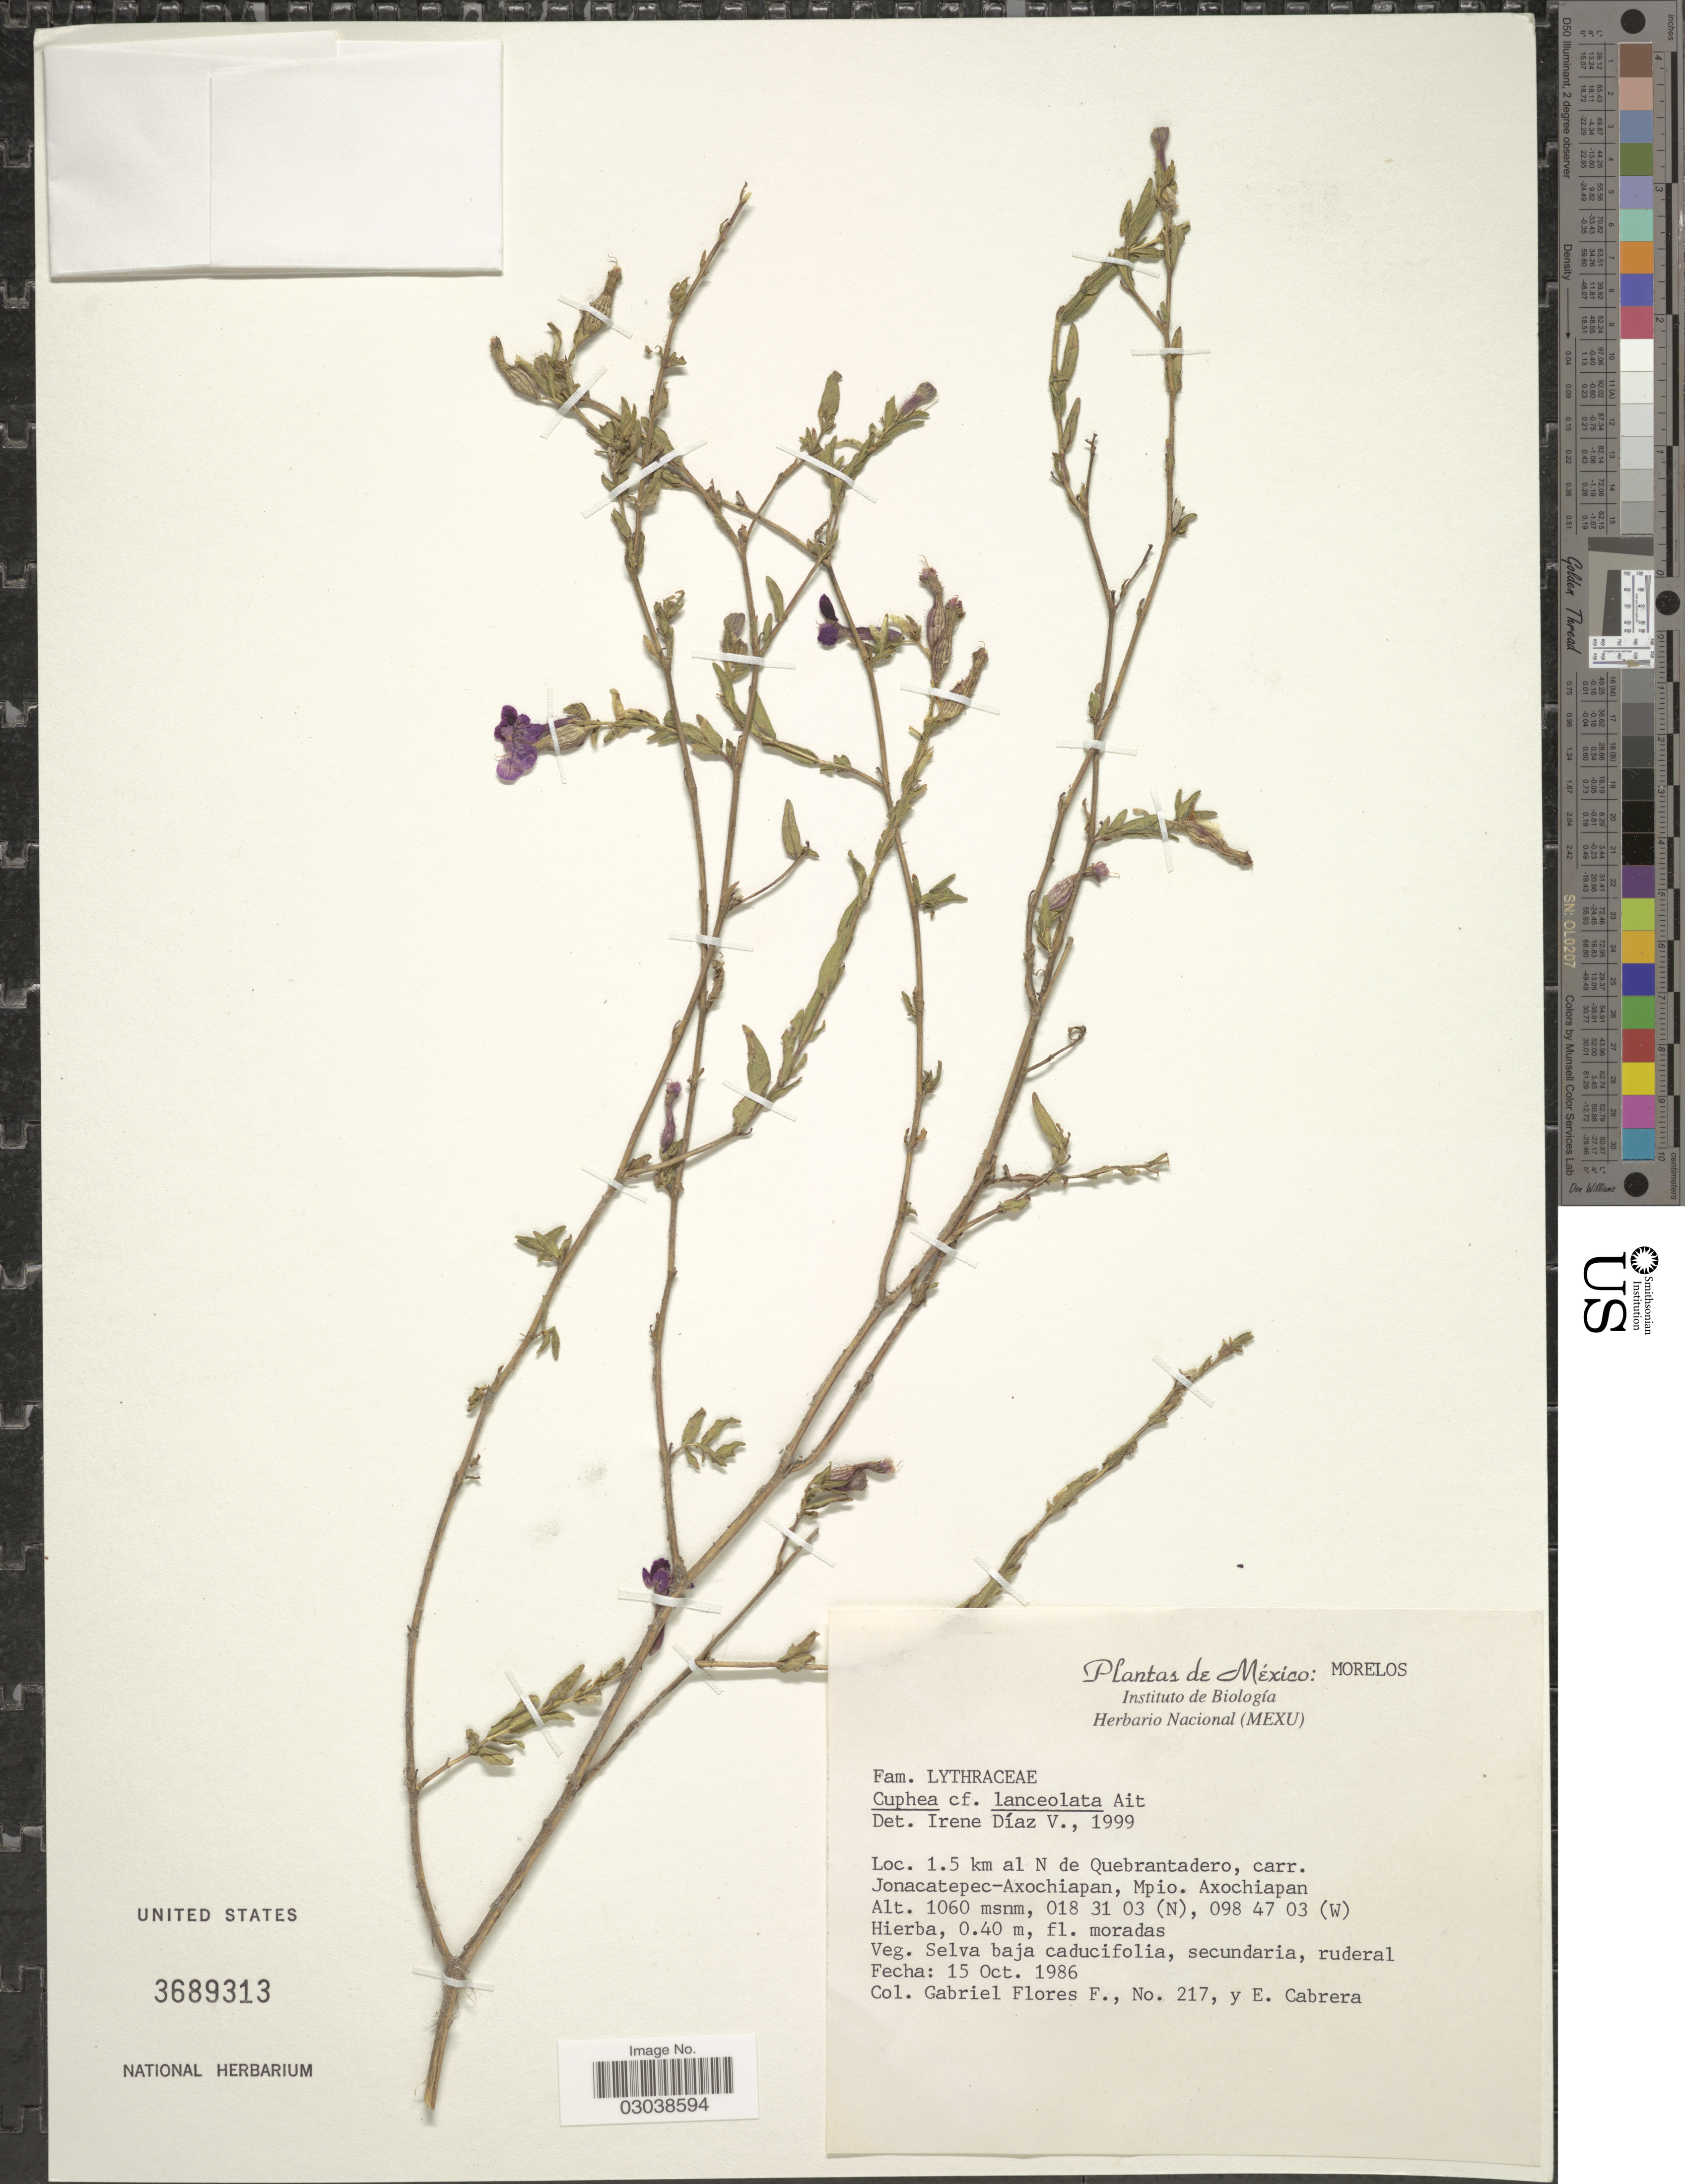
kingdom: Plantae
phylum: Tracheophyta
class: Magnoliopsida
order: Myrtales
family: Lythraceae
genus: Cuphea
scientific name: Cuphea lanceolata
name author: W.T. Aiton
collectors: G. Flores F. & E. Cabrera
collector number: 217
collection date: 1986-10-15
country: Mexico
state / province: Morelos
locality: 1.5 km al N de Quebrantadero, carr. Jonacatepec-Axochiapan, Mpio. Axochiapan.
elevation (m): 1060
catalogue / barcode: US 3689313